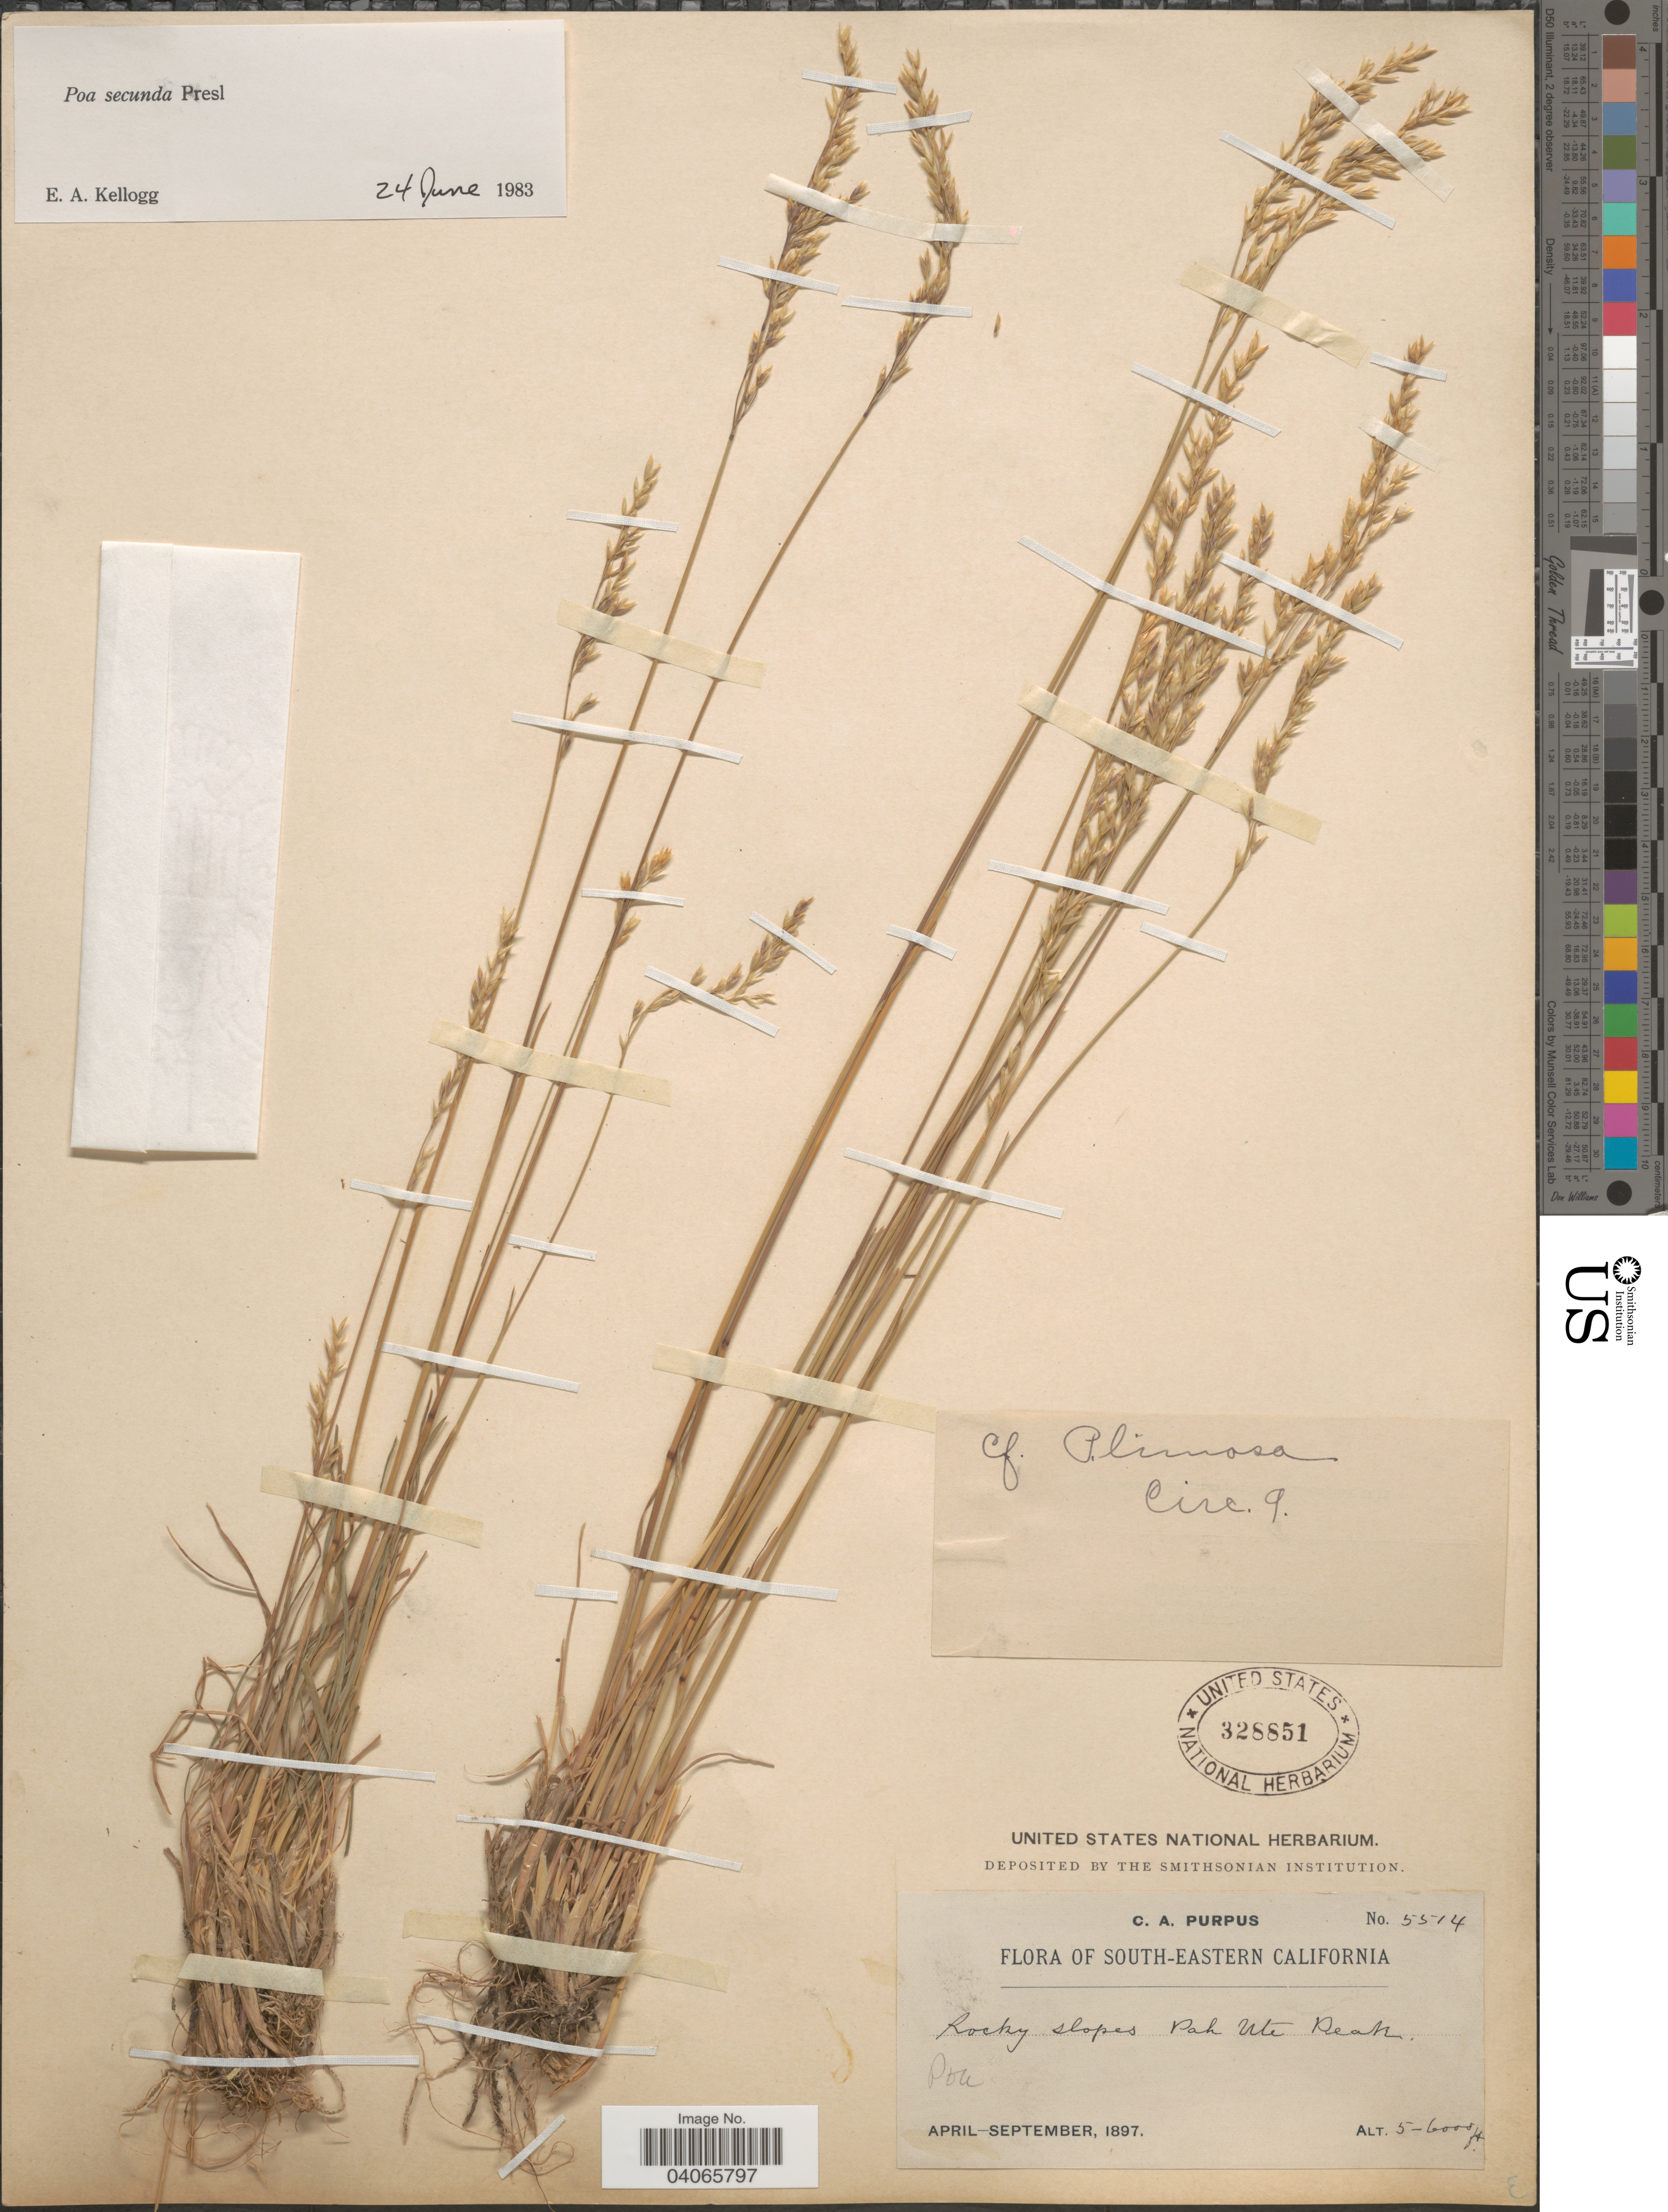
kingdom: Plantae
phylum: Tracheophyta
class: Liliopsida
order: Poales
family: Poaceae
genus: Poa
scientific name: Poa secunda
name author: J. Presl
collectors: C. A. Purpus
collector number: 5514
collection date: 1897-04/1897-09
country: United States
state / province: California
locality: South-Eastern California. Rocky slopes Pah Ute Peak.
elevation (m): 1524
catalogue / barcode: US 328851